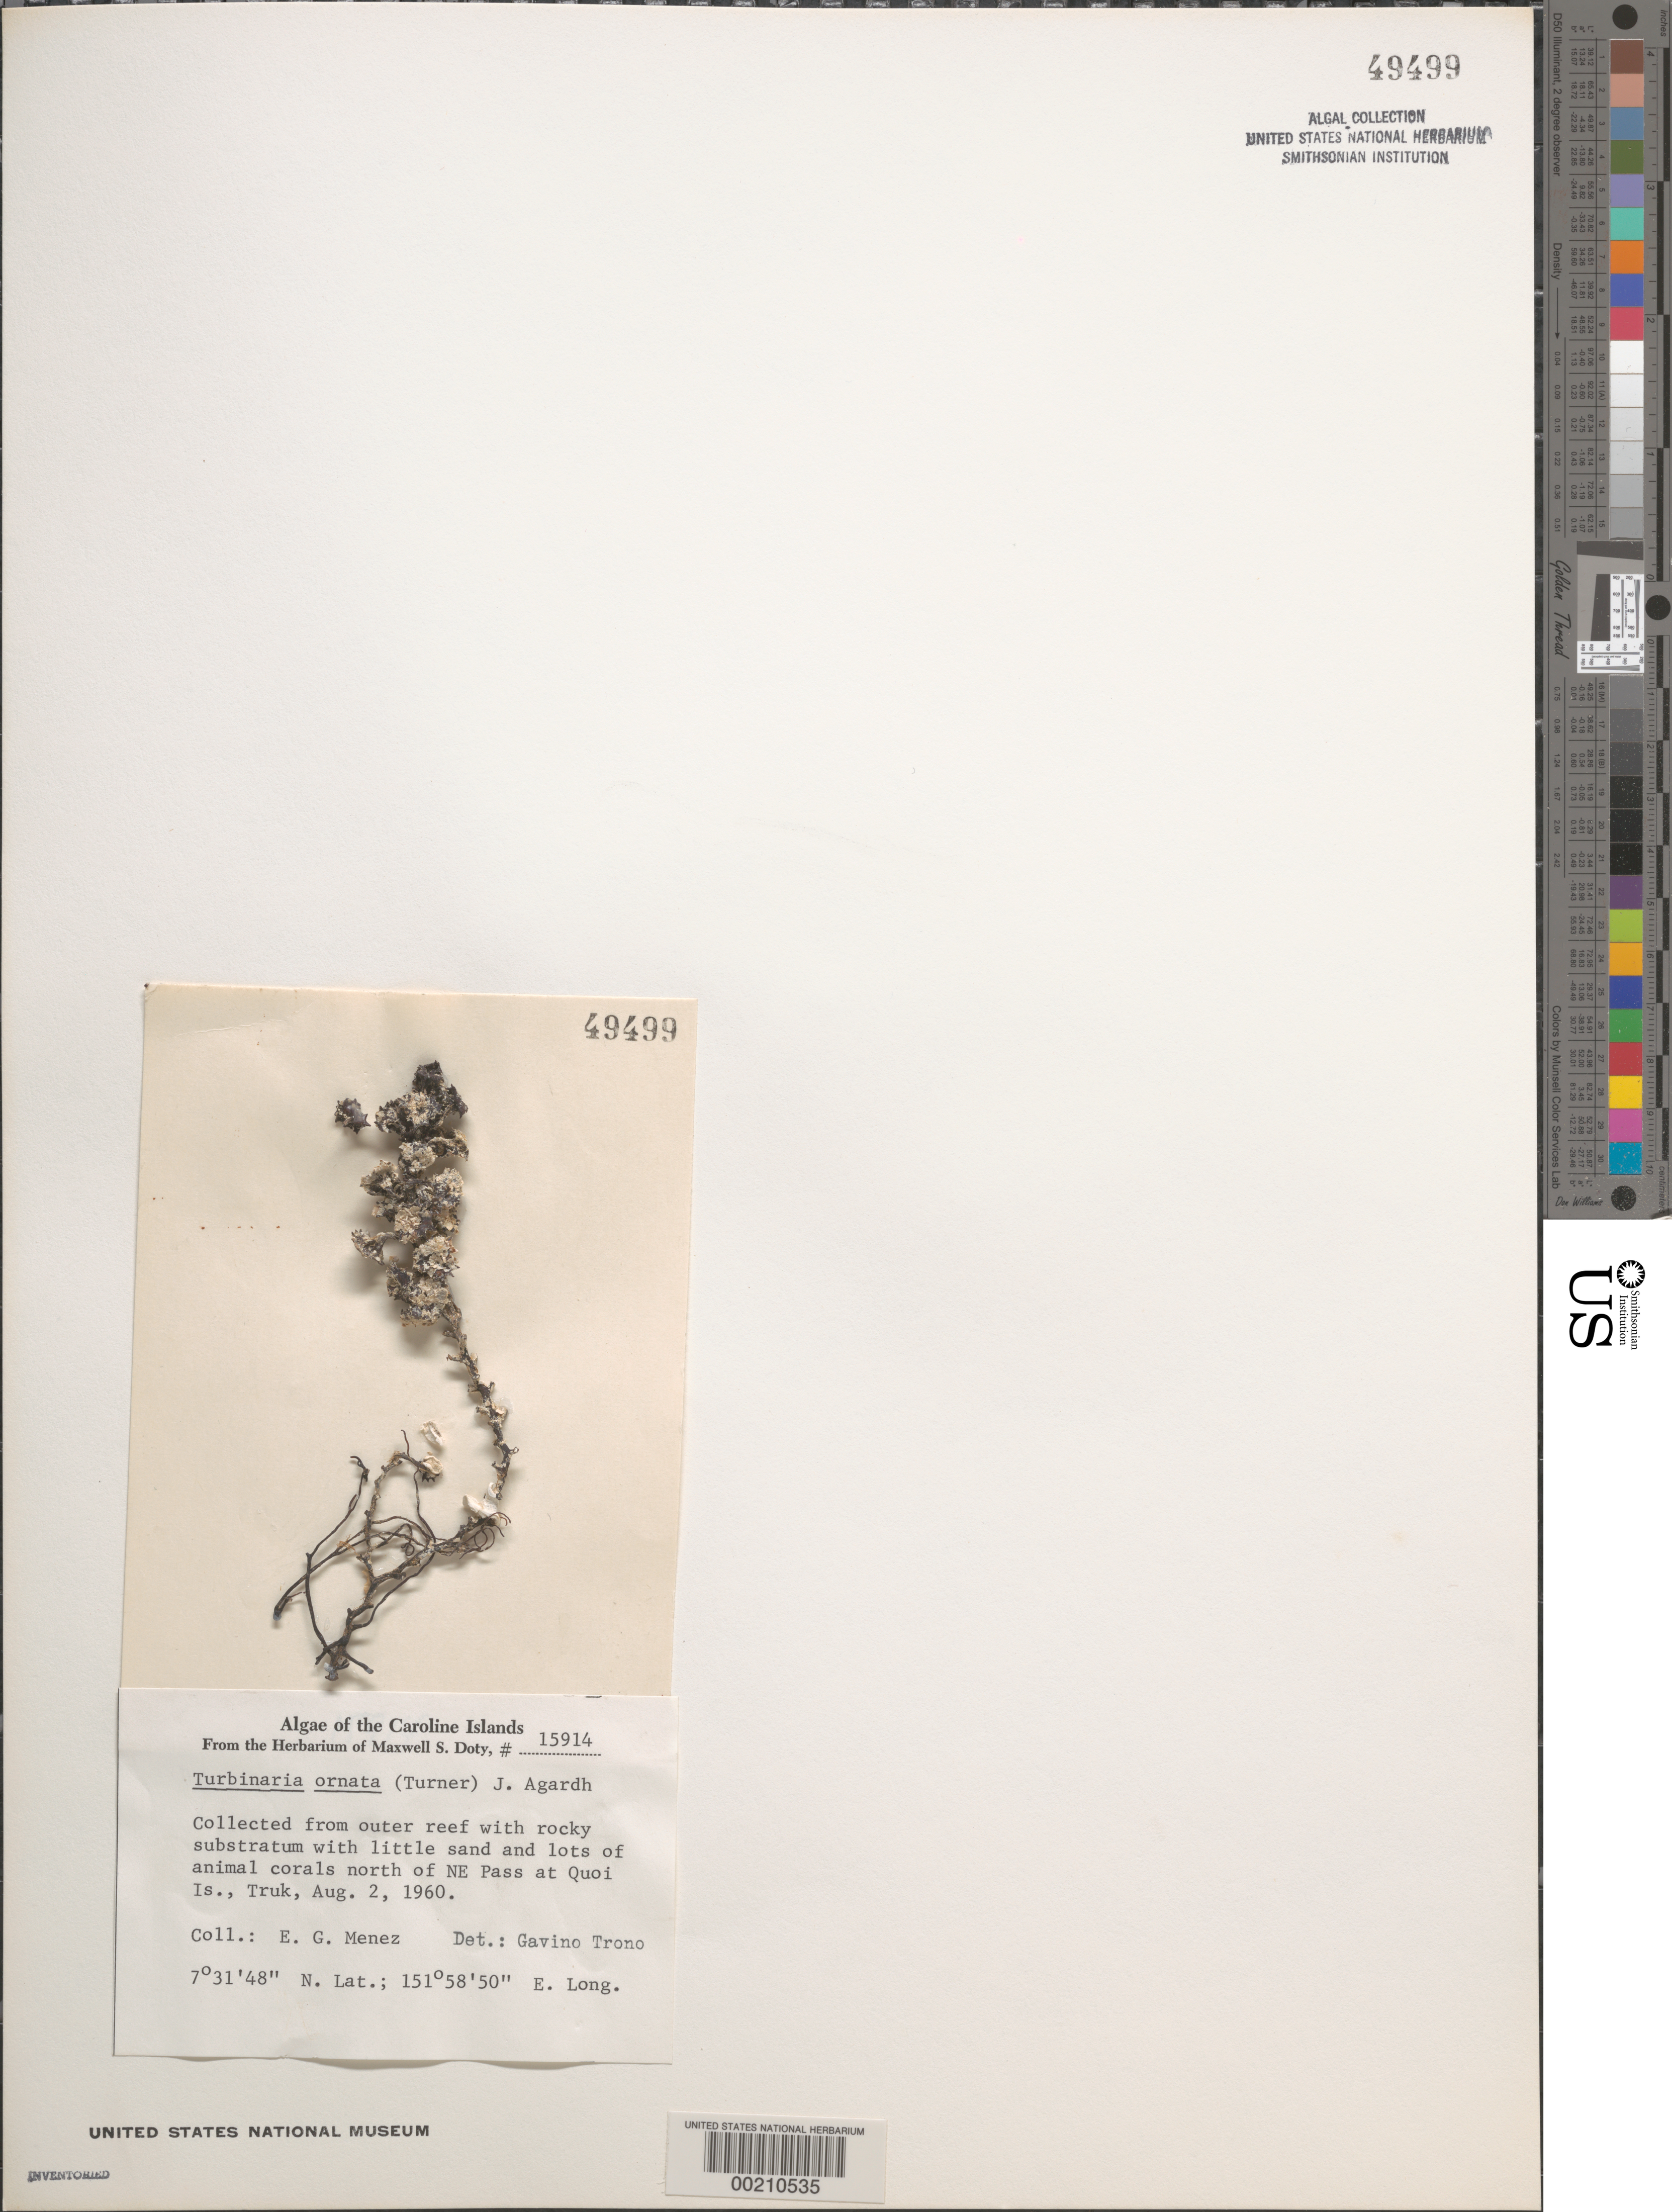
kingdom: Chromista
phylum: Ochrophyta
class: Phaeophyceae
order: Fucales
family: Sargassaceae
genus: Turbinaria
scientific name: Turbinaria ornata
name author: (Turner) J. Agardh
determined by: Trono, Gavino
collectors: Meñez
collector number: MSD 15914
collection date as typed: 02 Aug 1960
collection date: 1960-08-02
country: Micronesia, Federated States of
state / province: Truk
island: Truk (Chuuk) Is.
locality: Quoi Islet, N of Northeast pass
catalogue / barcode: US 49499